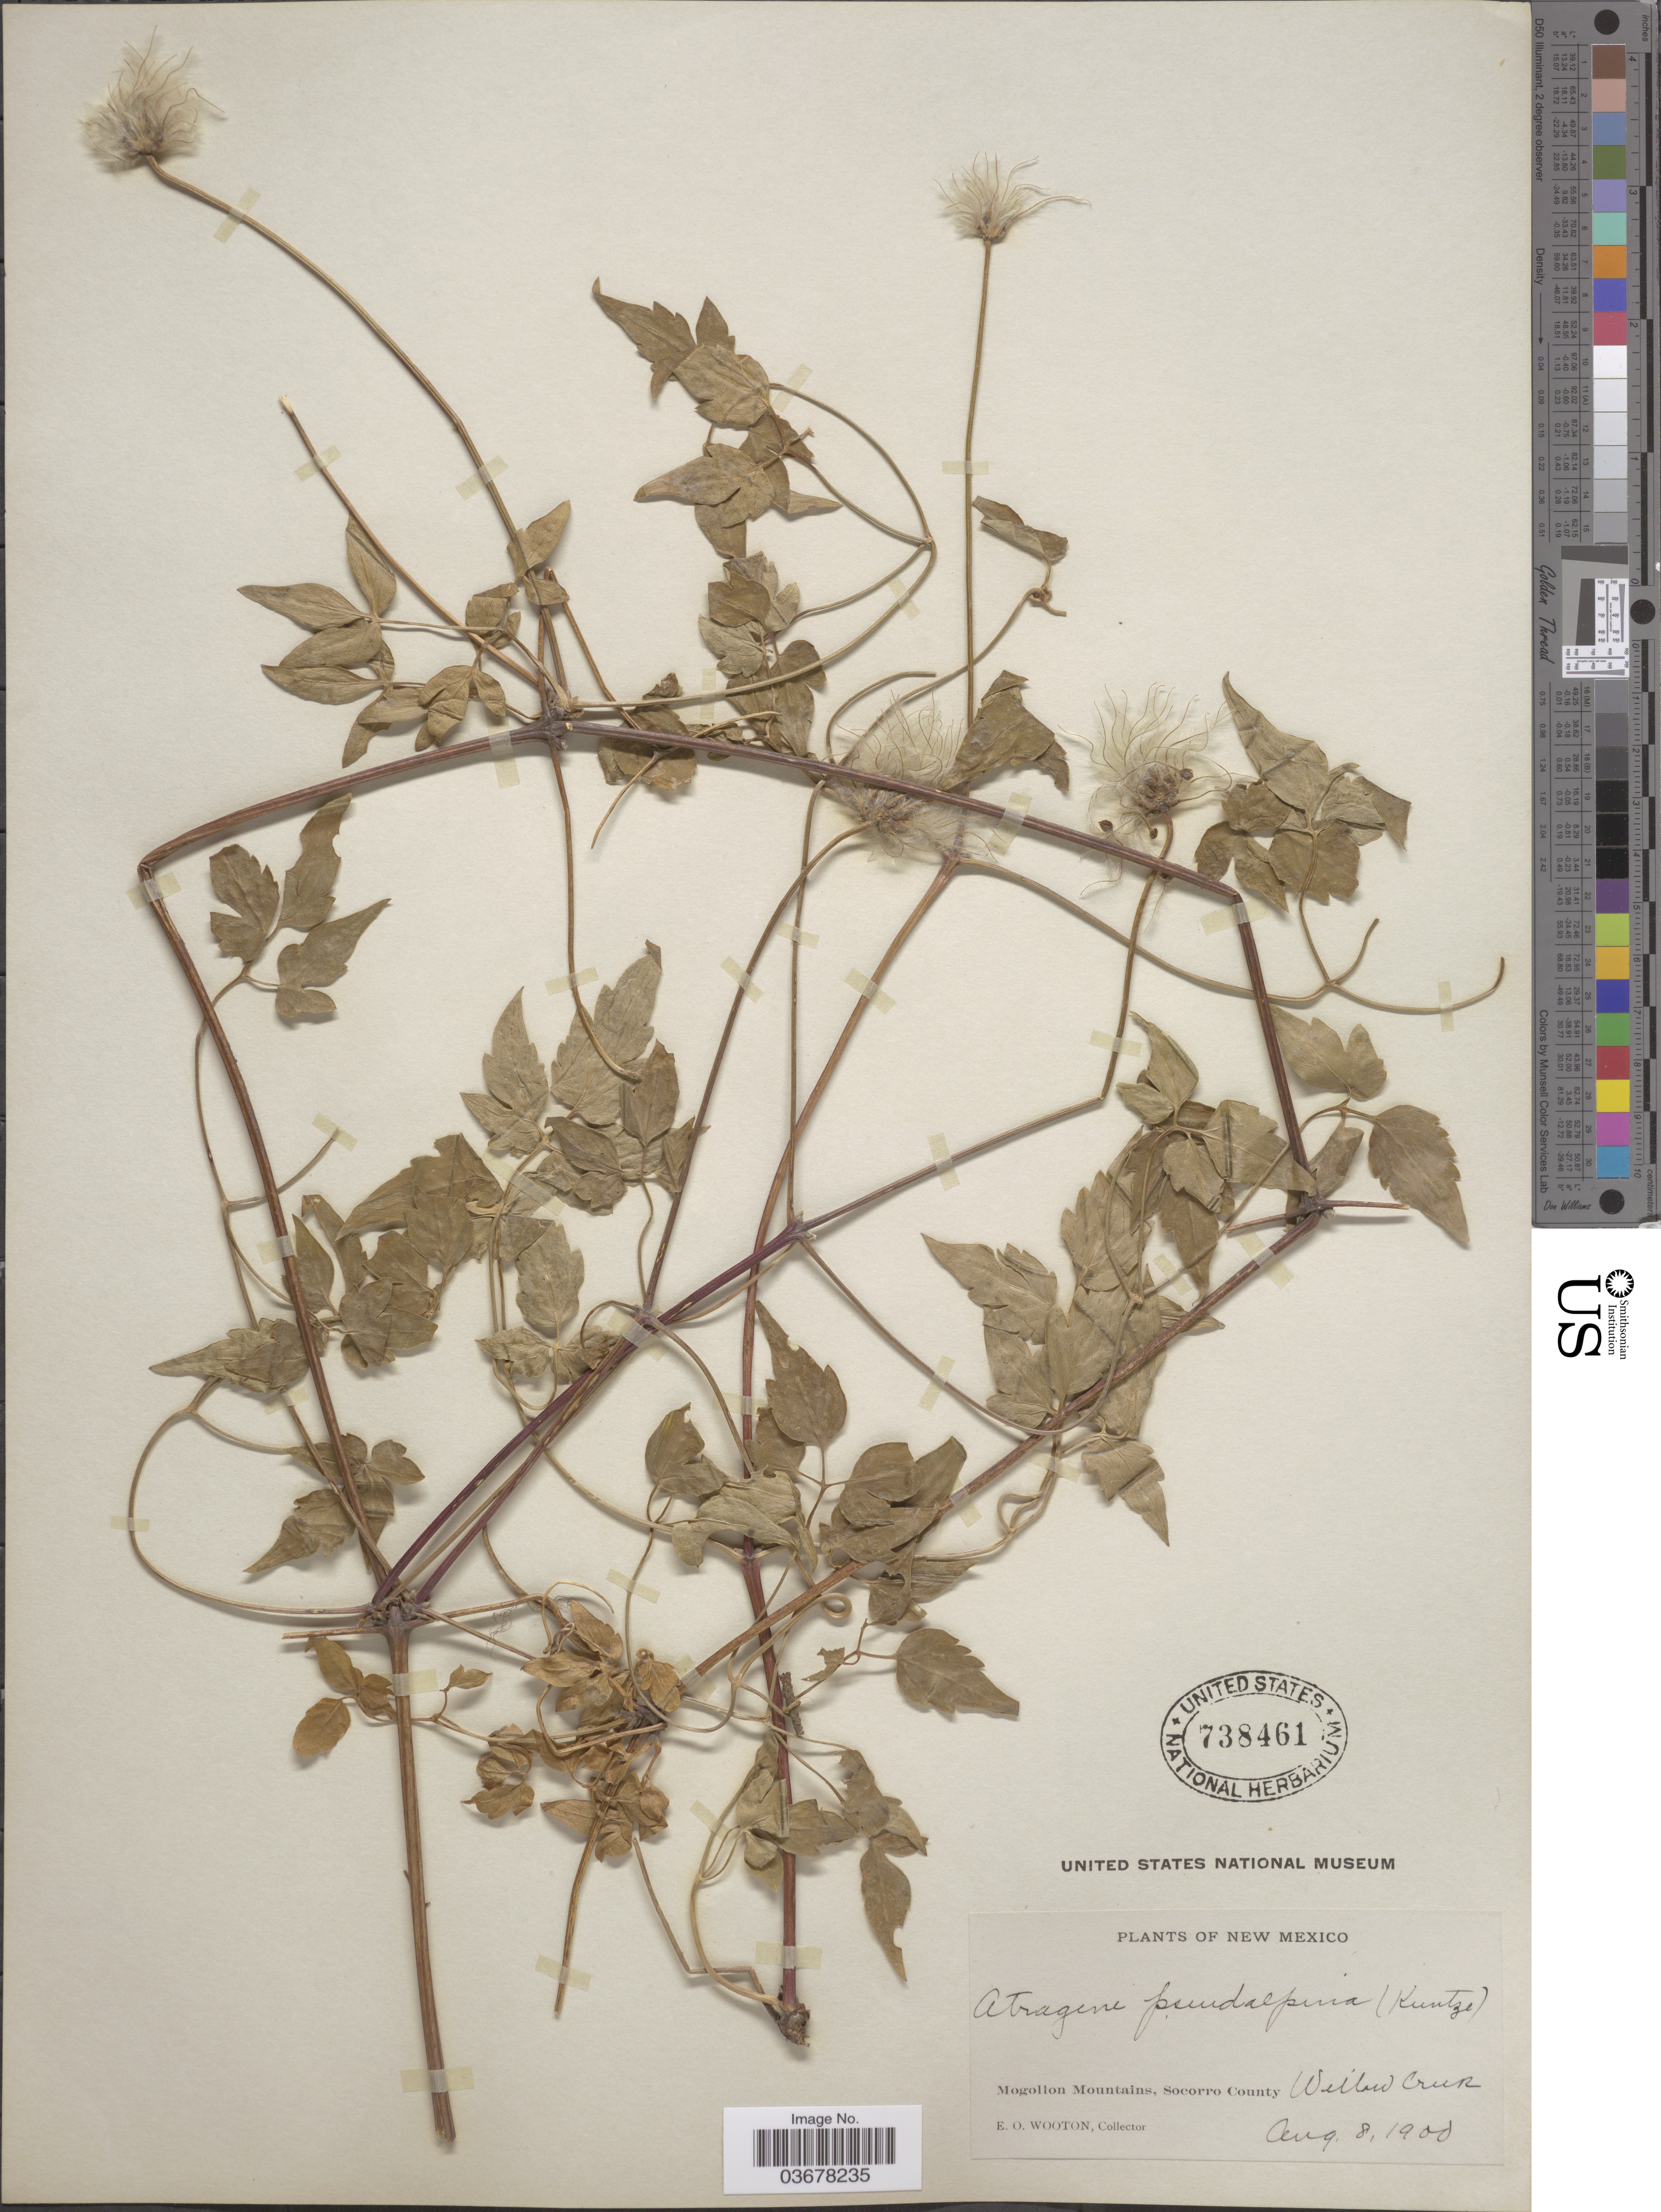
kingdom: Plantae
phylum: Tracheophyta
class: Magnoliopsida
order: Ranunculales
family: Ranunculaceae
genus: Clematis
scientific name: Clematis columbiana var. columbiana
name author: (Nutt.) Torr. & A. Gray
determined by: Strong, M. T., (US), Smithsonian Institution - National Museum of Natural History (UNITED STATES)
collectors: E. O. Wooton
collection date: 1900-08-08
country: United States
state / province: New Mexico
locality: Mogollon Mountains, Socorro County. Willow Creek.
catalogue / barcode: US 738461